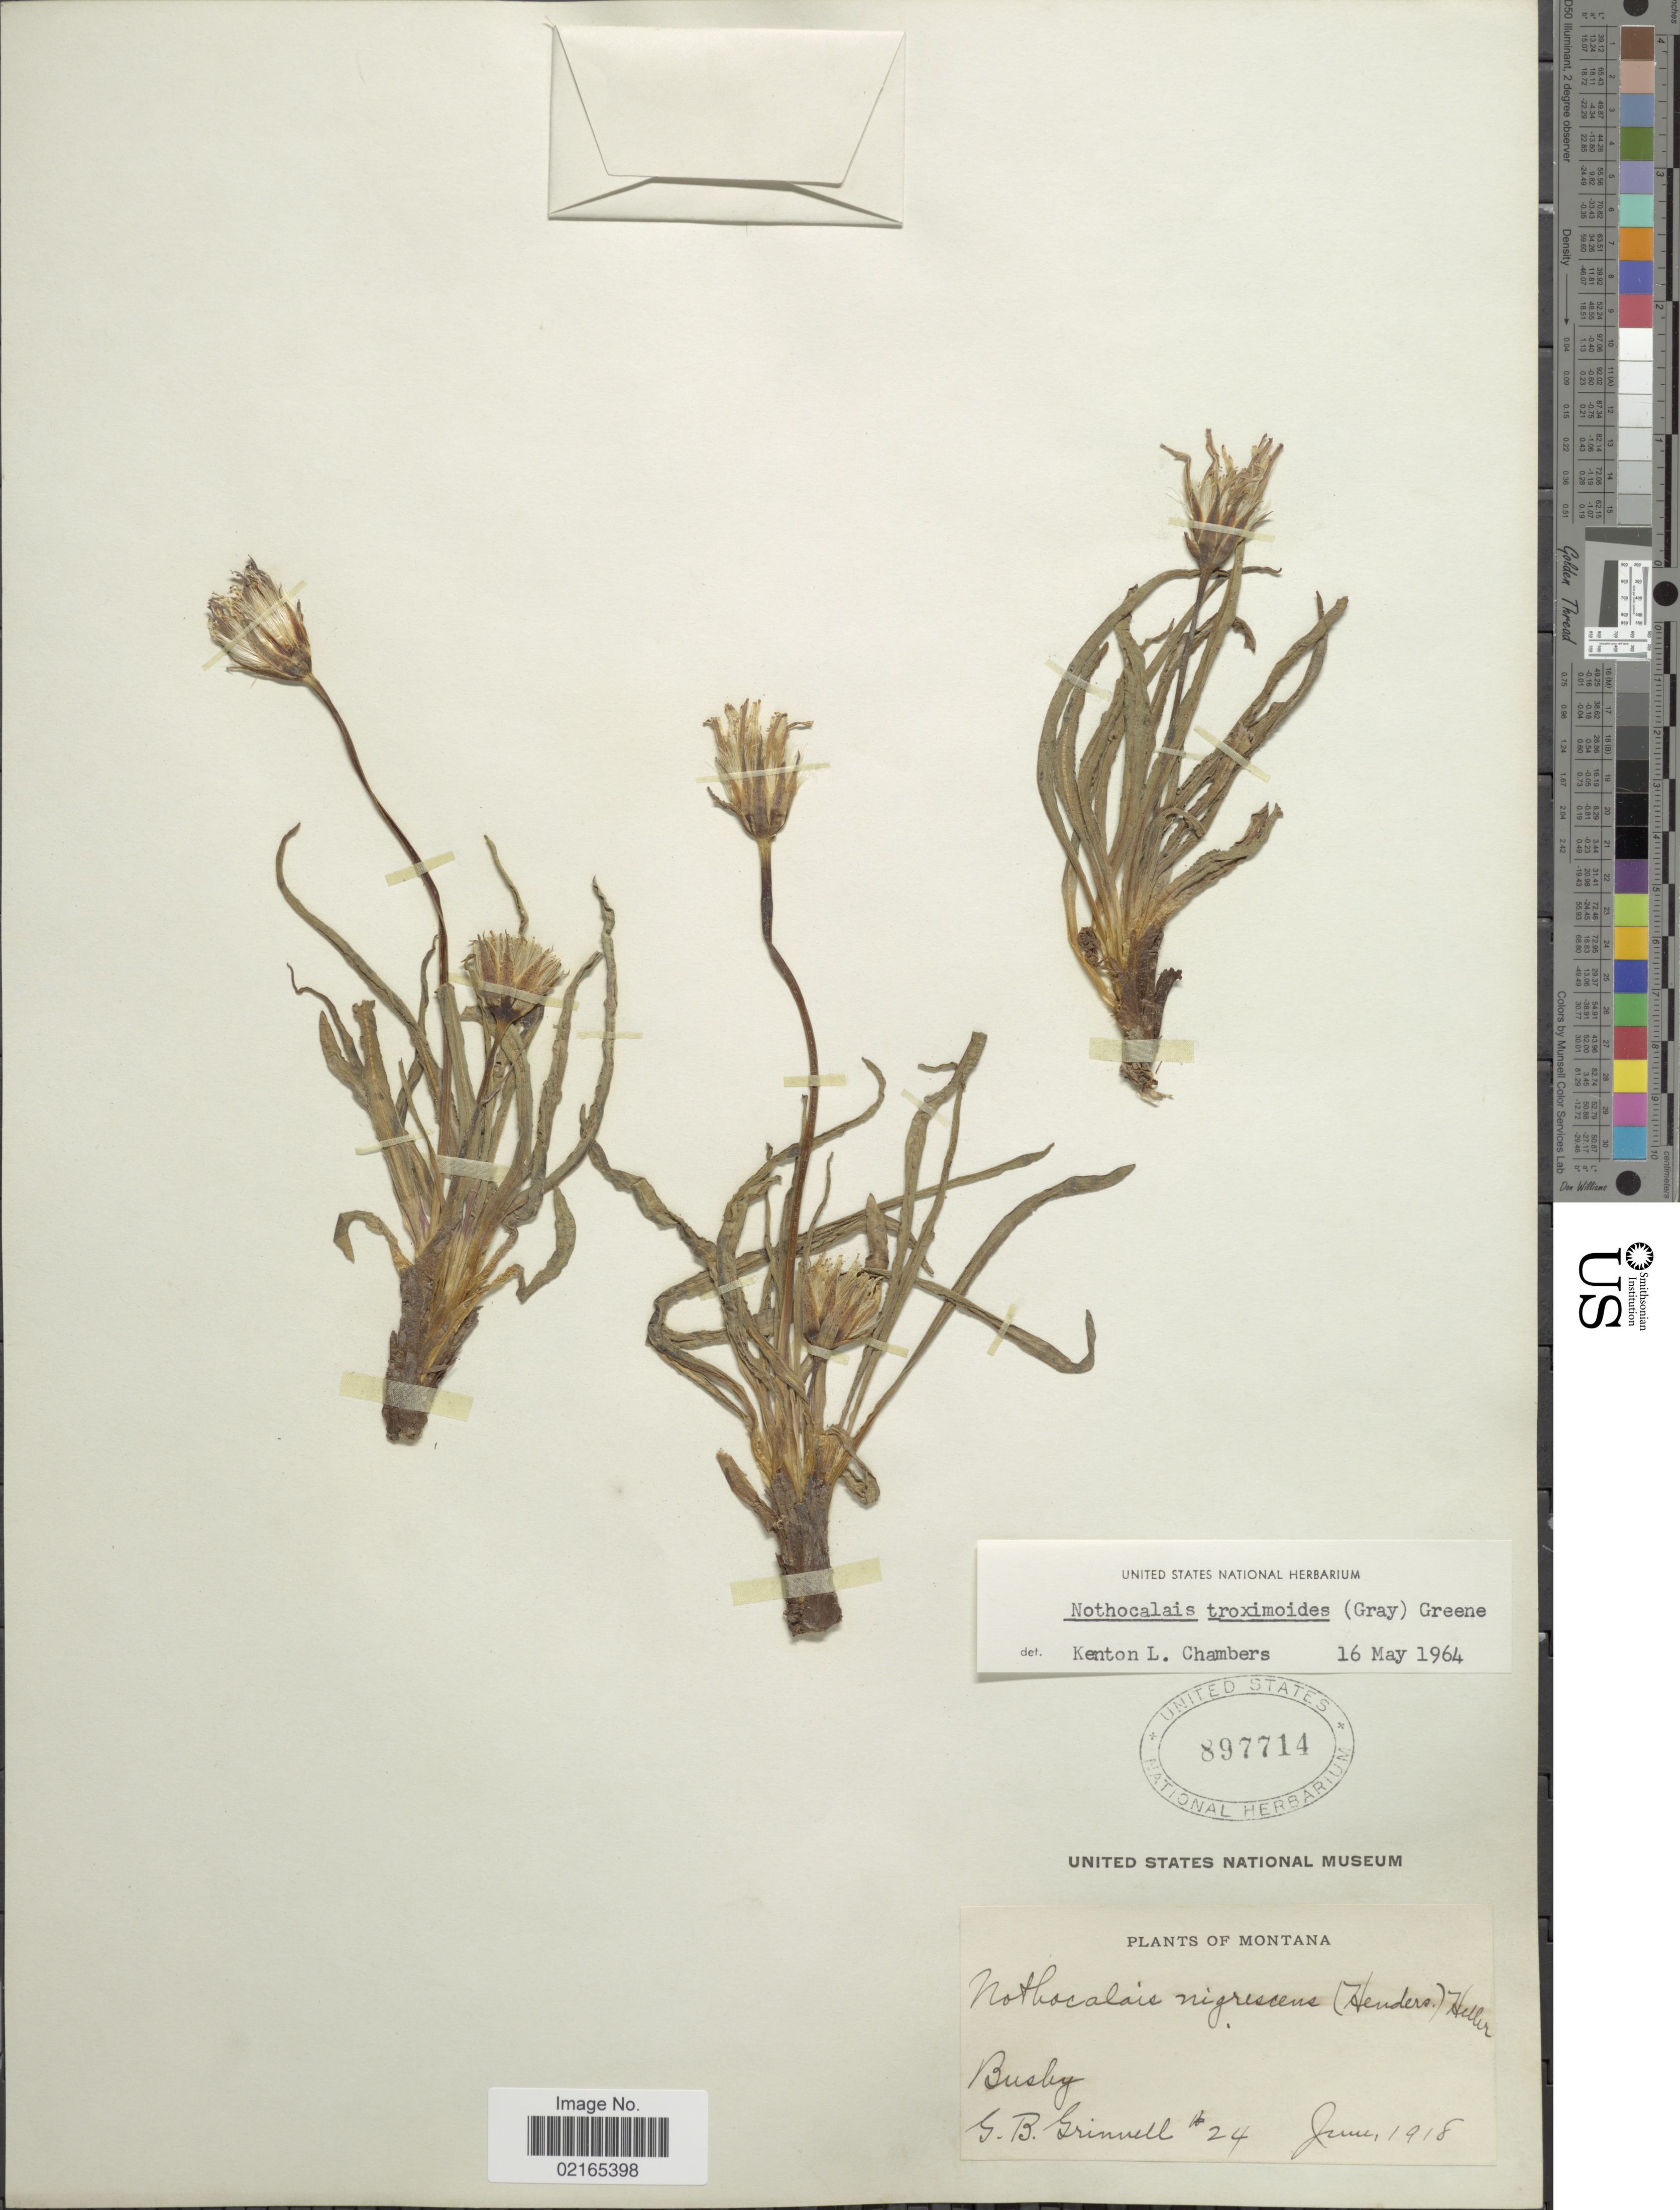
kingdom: Plantae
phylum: Tracheophyta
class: Magnoliopsida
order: Asterales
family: Asteraceae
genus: Nothocalais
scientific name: Nothocalais troximoides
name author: (A. Gray) Greene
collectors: G. Grinnell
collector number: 24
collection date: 1918-06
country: United States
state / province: Montana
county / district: Big Horn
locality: Busby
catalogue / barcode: US 897714